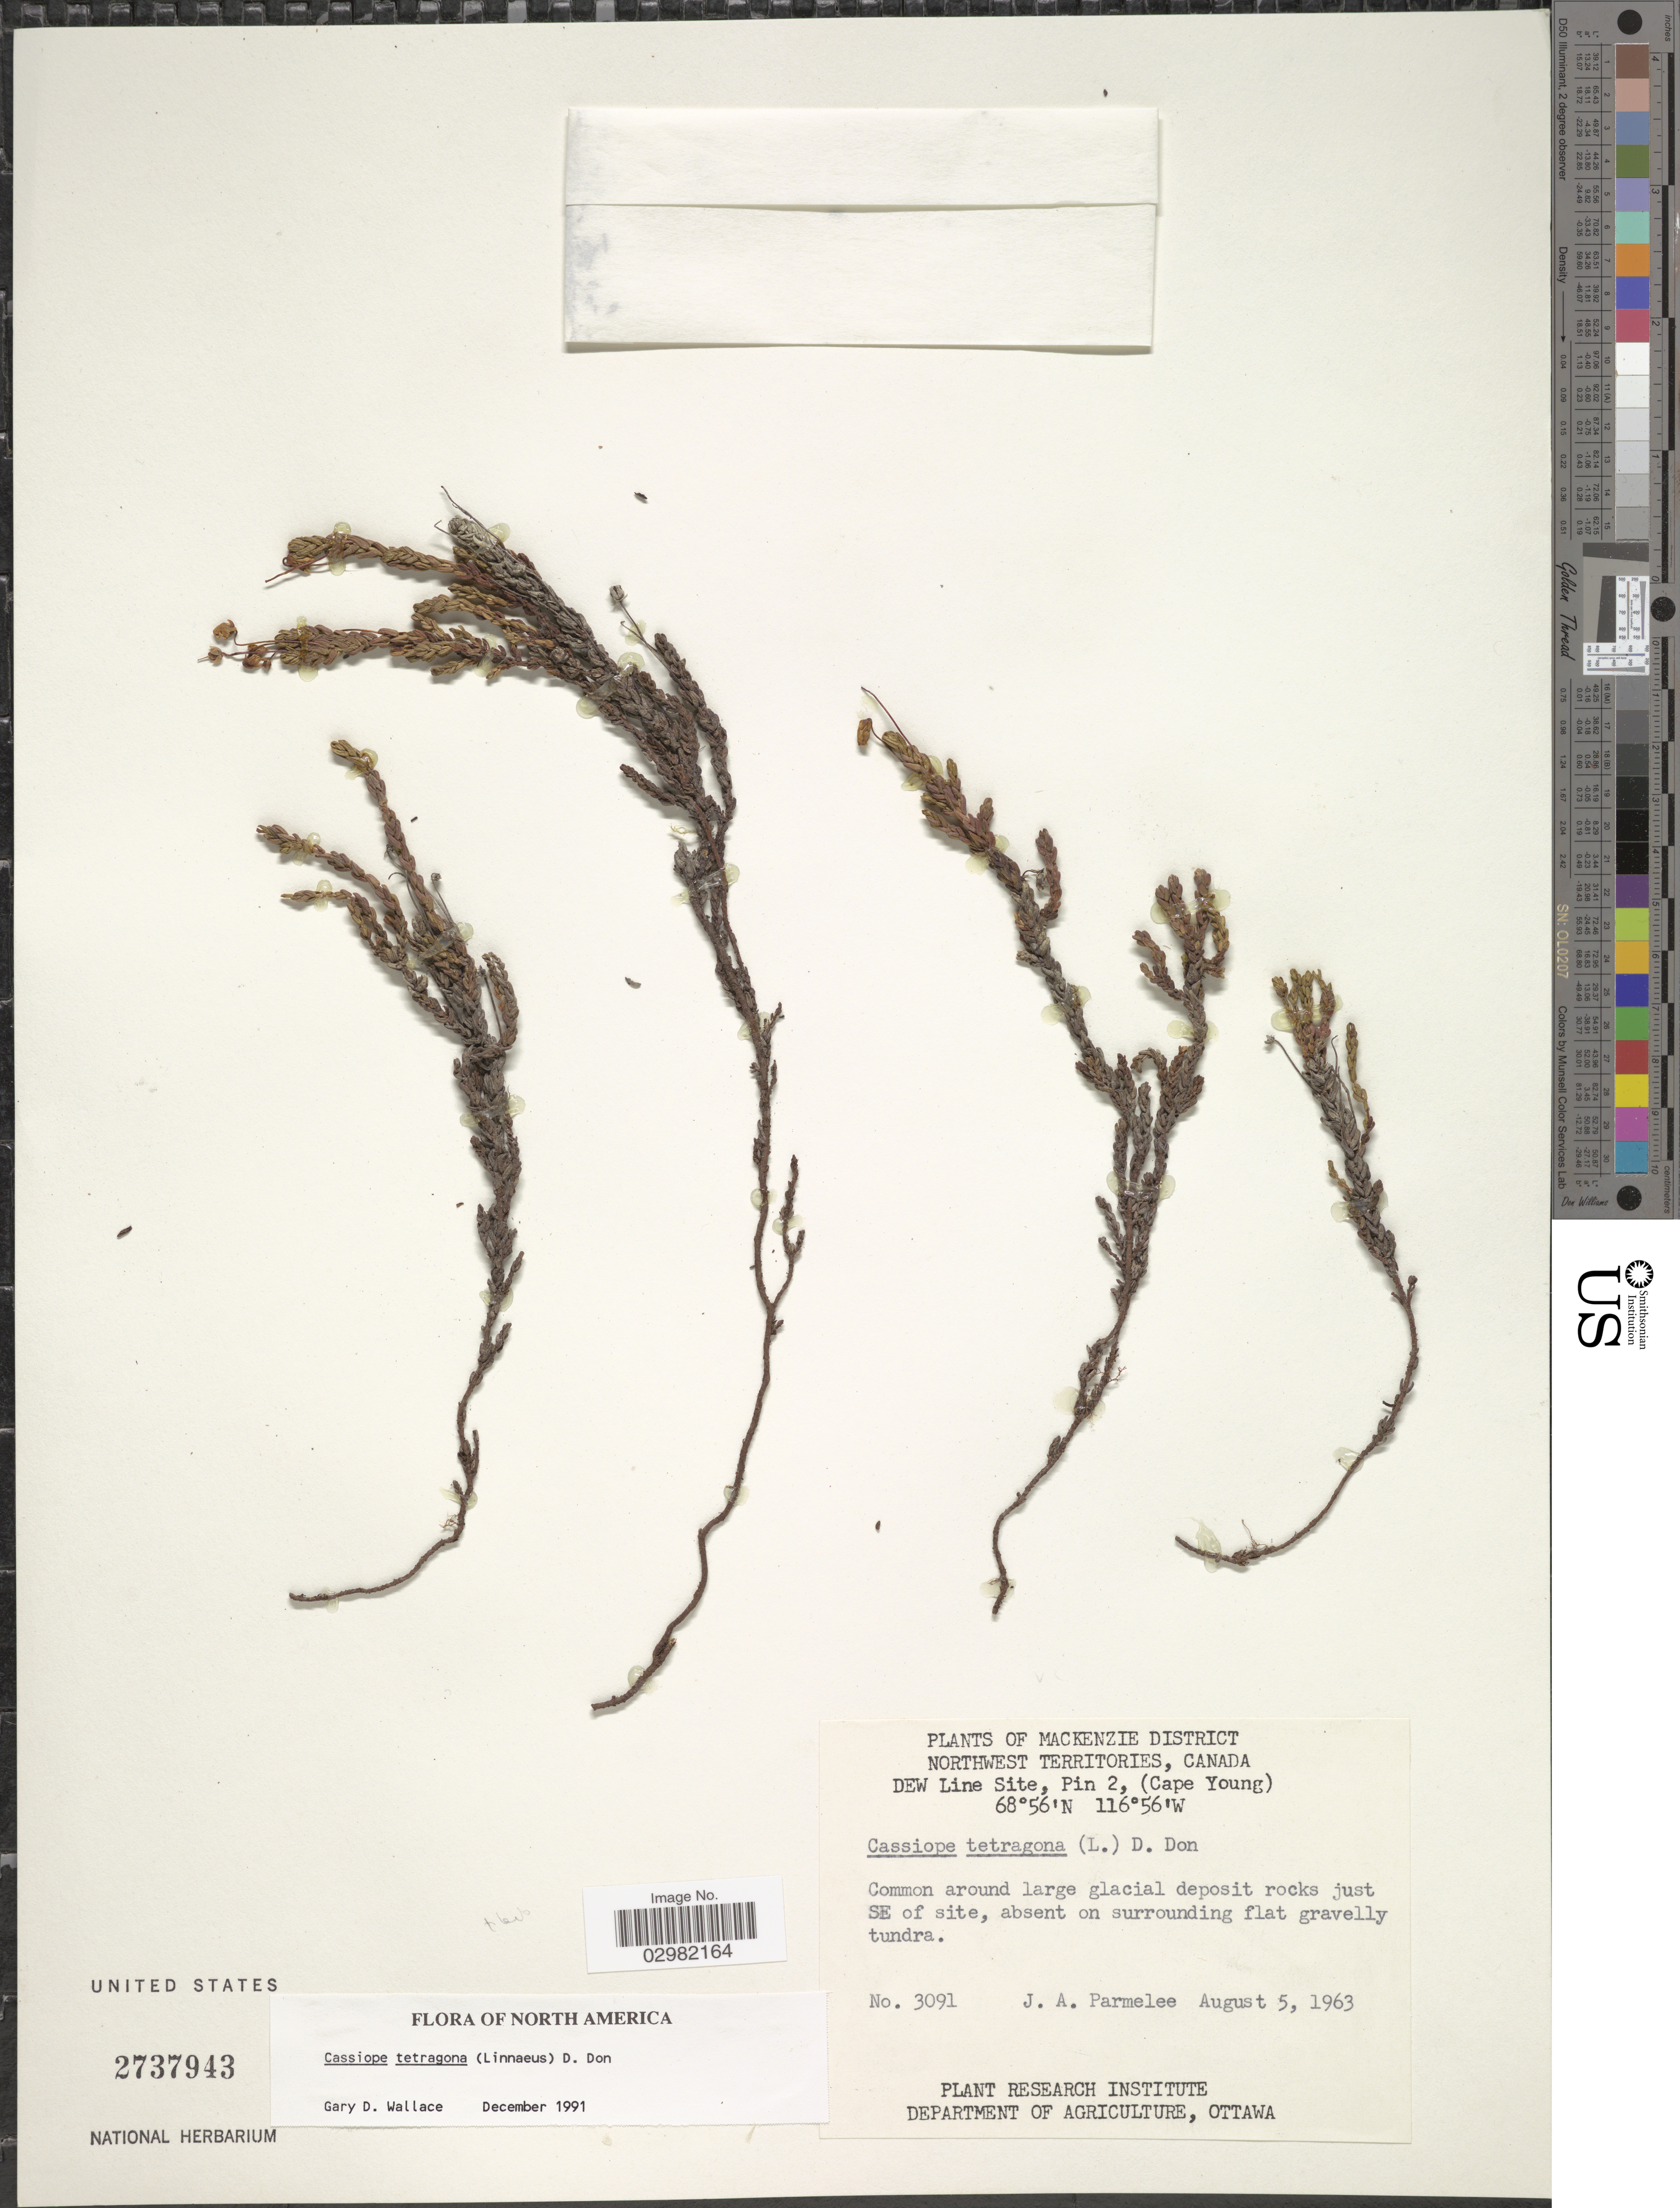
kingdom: Plantae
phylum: Tracheophyta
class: Magnoliopsida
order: Ericales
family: Ericaceae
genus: Cassiope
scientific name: Cassiope tetragona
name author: (L.) D. Don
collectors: J. A. Parmelee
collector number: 3091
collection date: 1963-08-05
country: Canada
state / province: Northwest Territories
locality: Mackenzie District. DEW Line Site, Pin 2, (Cape Young). Common around large glacial deposit rocks just SE of site, absent on surrounding flat gravelly tundra.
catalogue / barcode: US 2737943